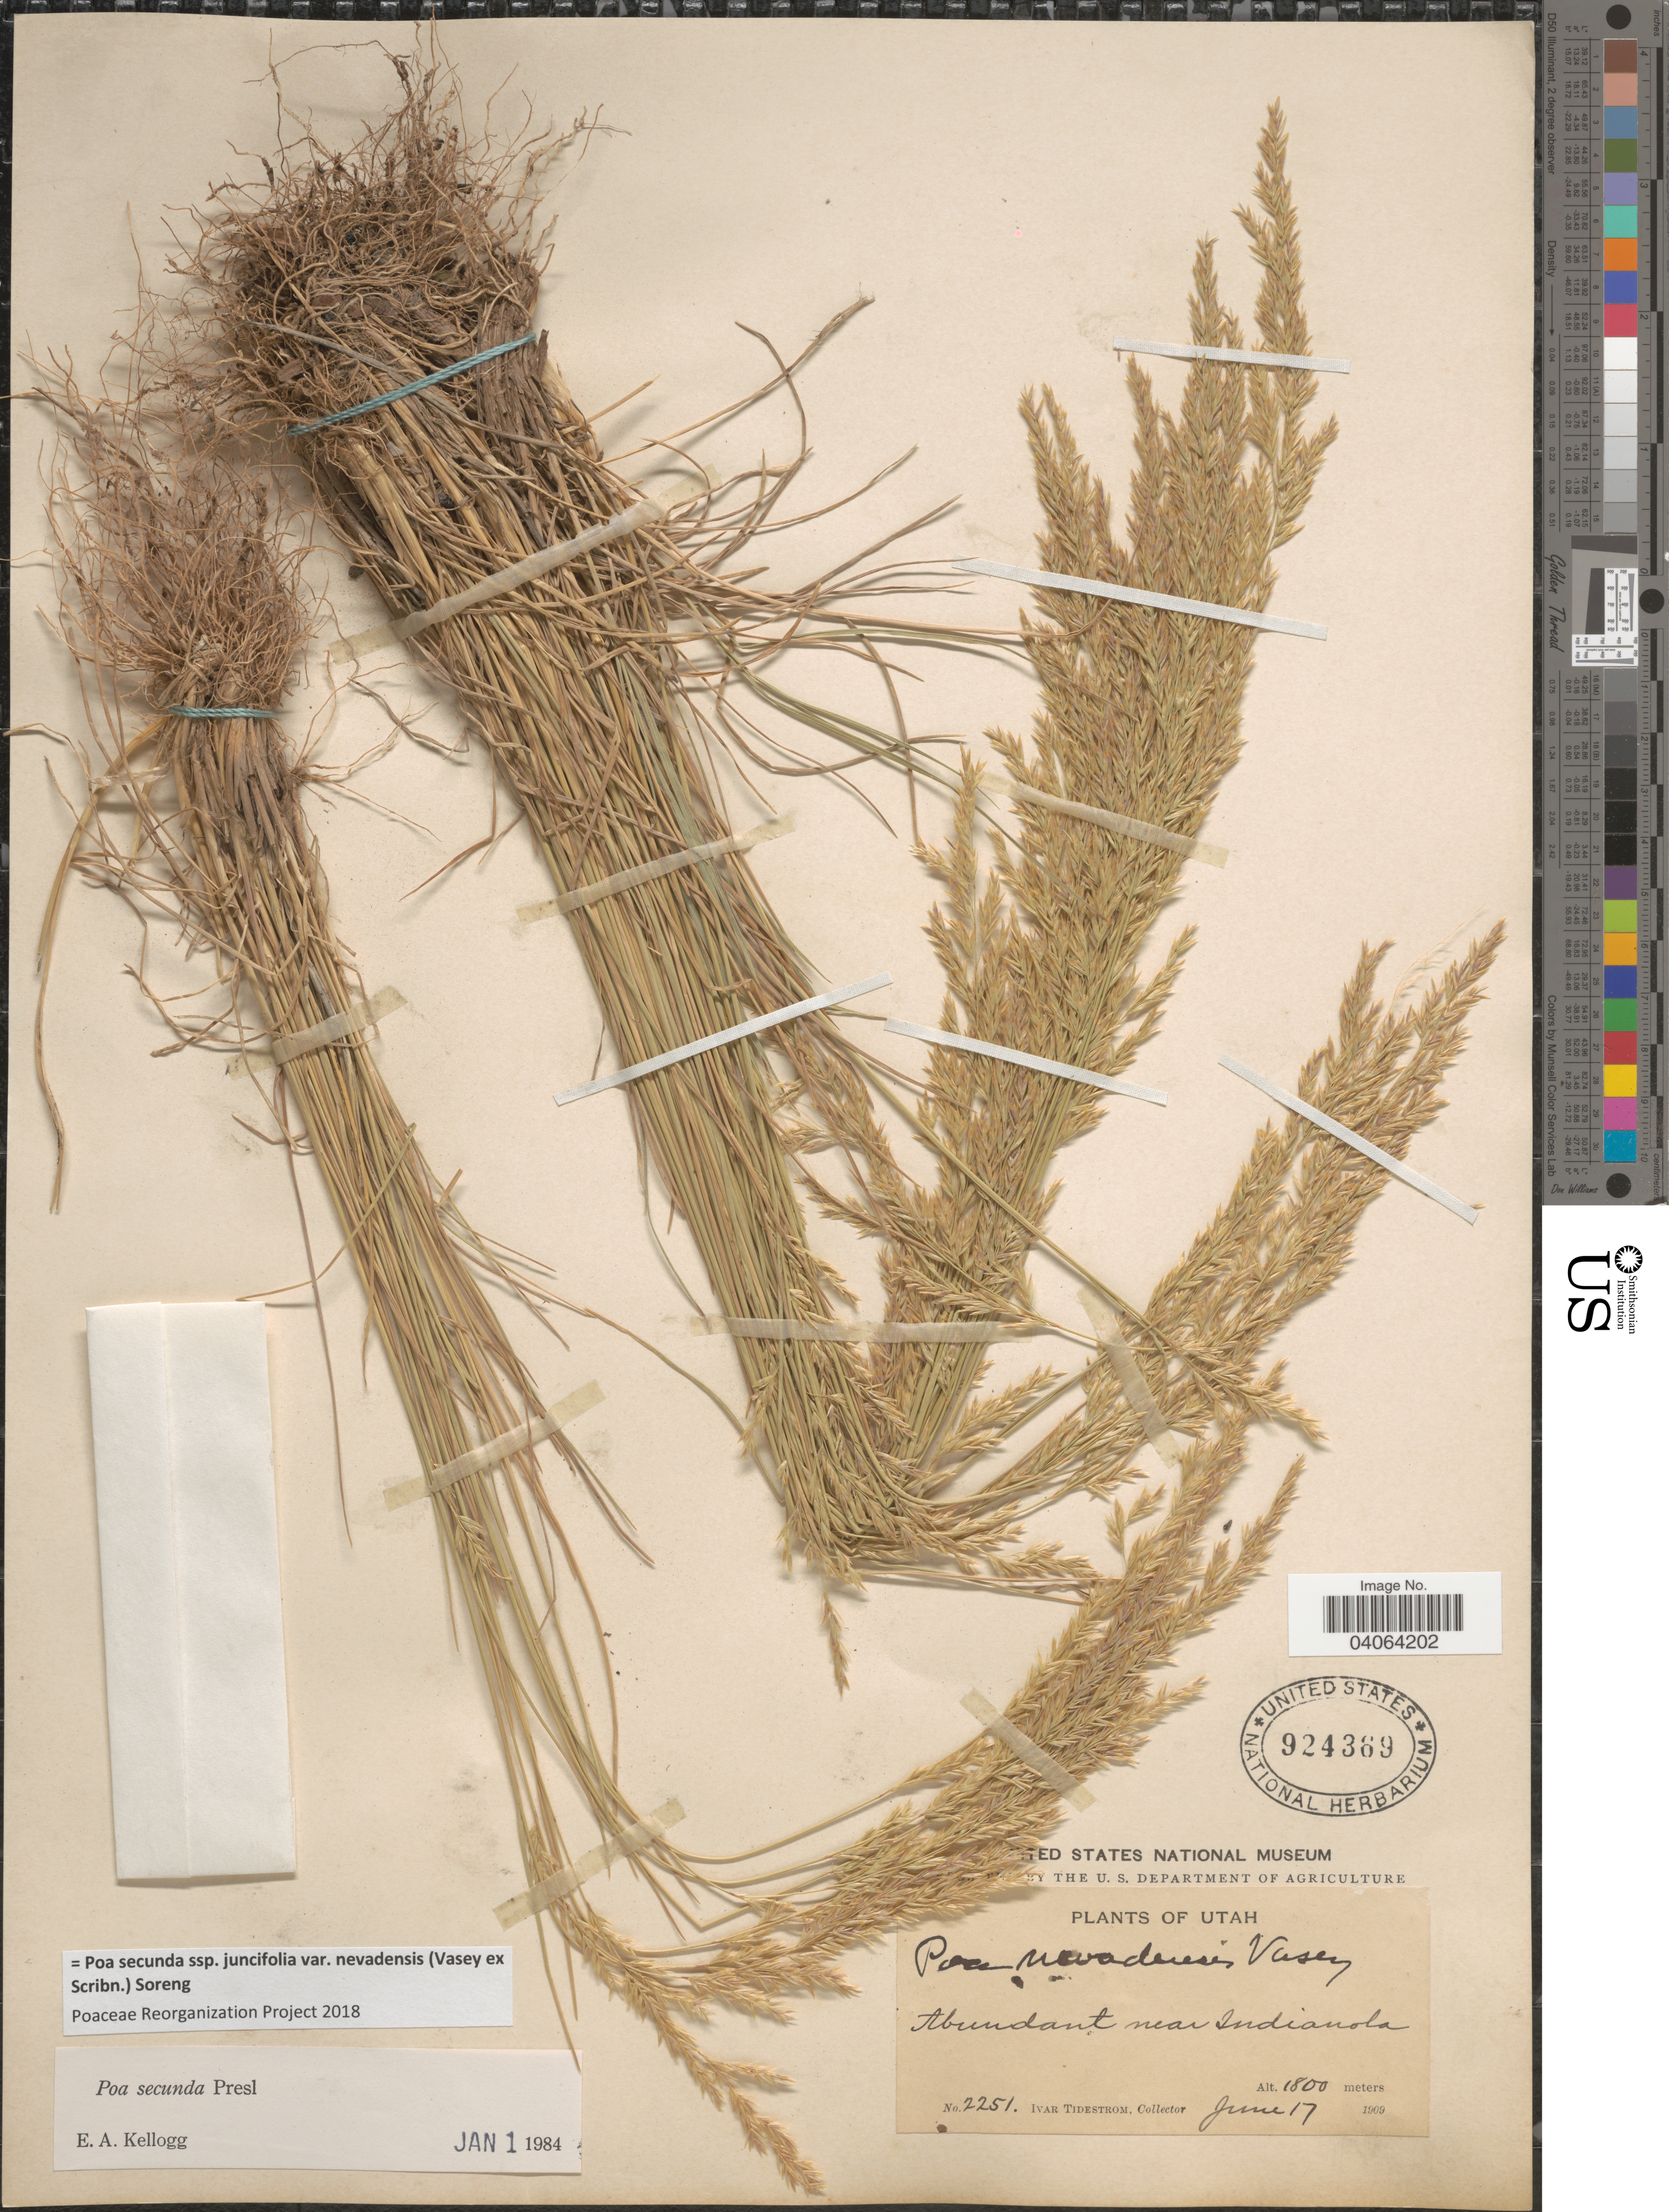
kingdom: Plantae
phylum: Tracheophyta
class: Liliopsida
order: Poales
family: Poaceae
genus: Poa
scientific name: Poa secunda subsp. juncifolia var. nevadensis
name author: (Vasey ex Scribn.) Soreng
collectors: I. F. Tidestrom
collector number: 2251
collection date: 1909-06-17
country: United States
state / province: Utah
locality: Near Indianola.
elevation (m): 1800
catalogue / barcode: US 924369